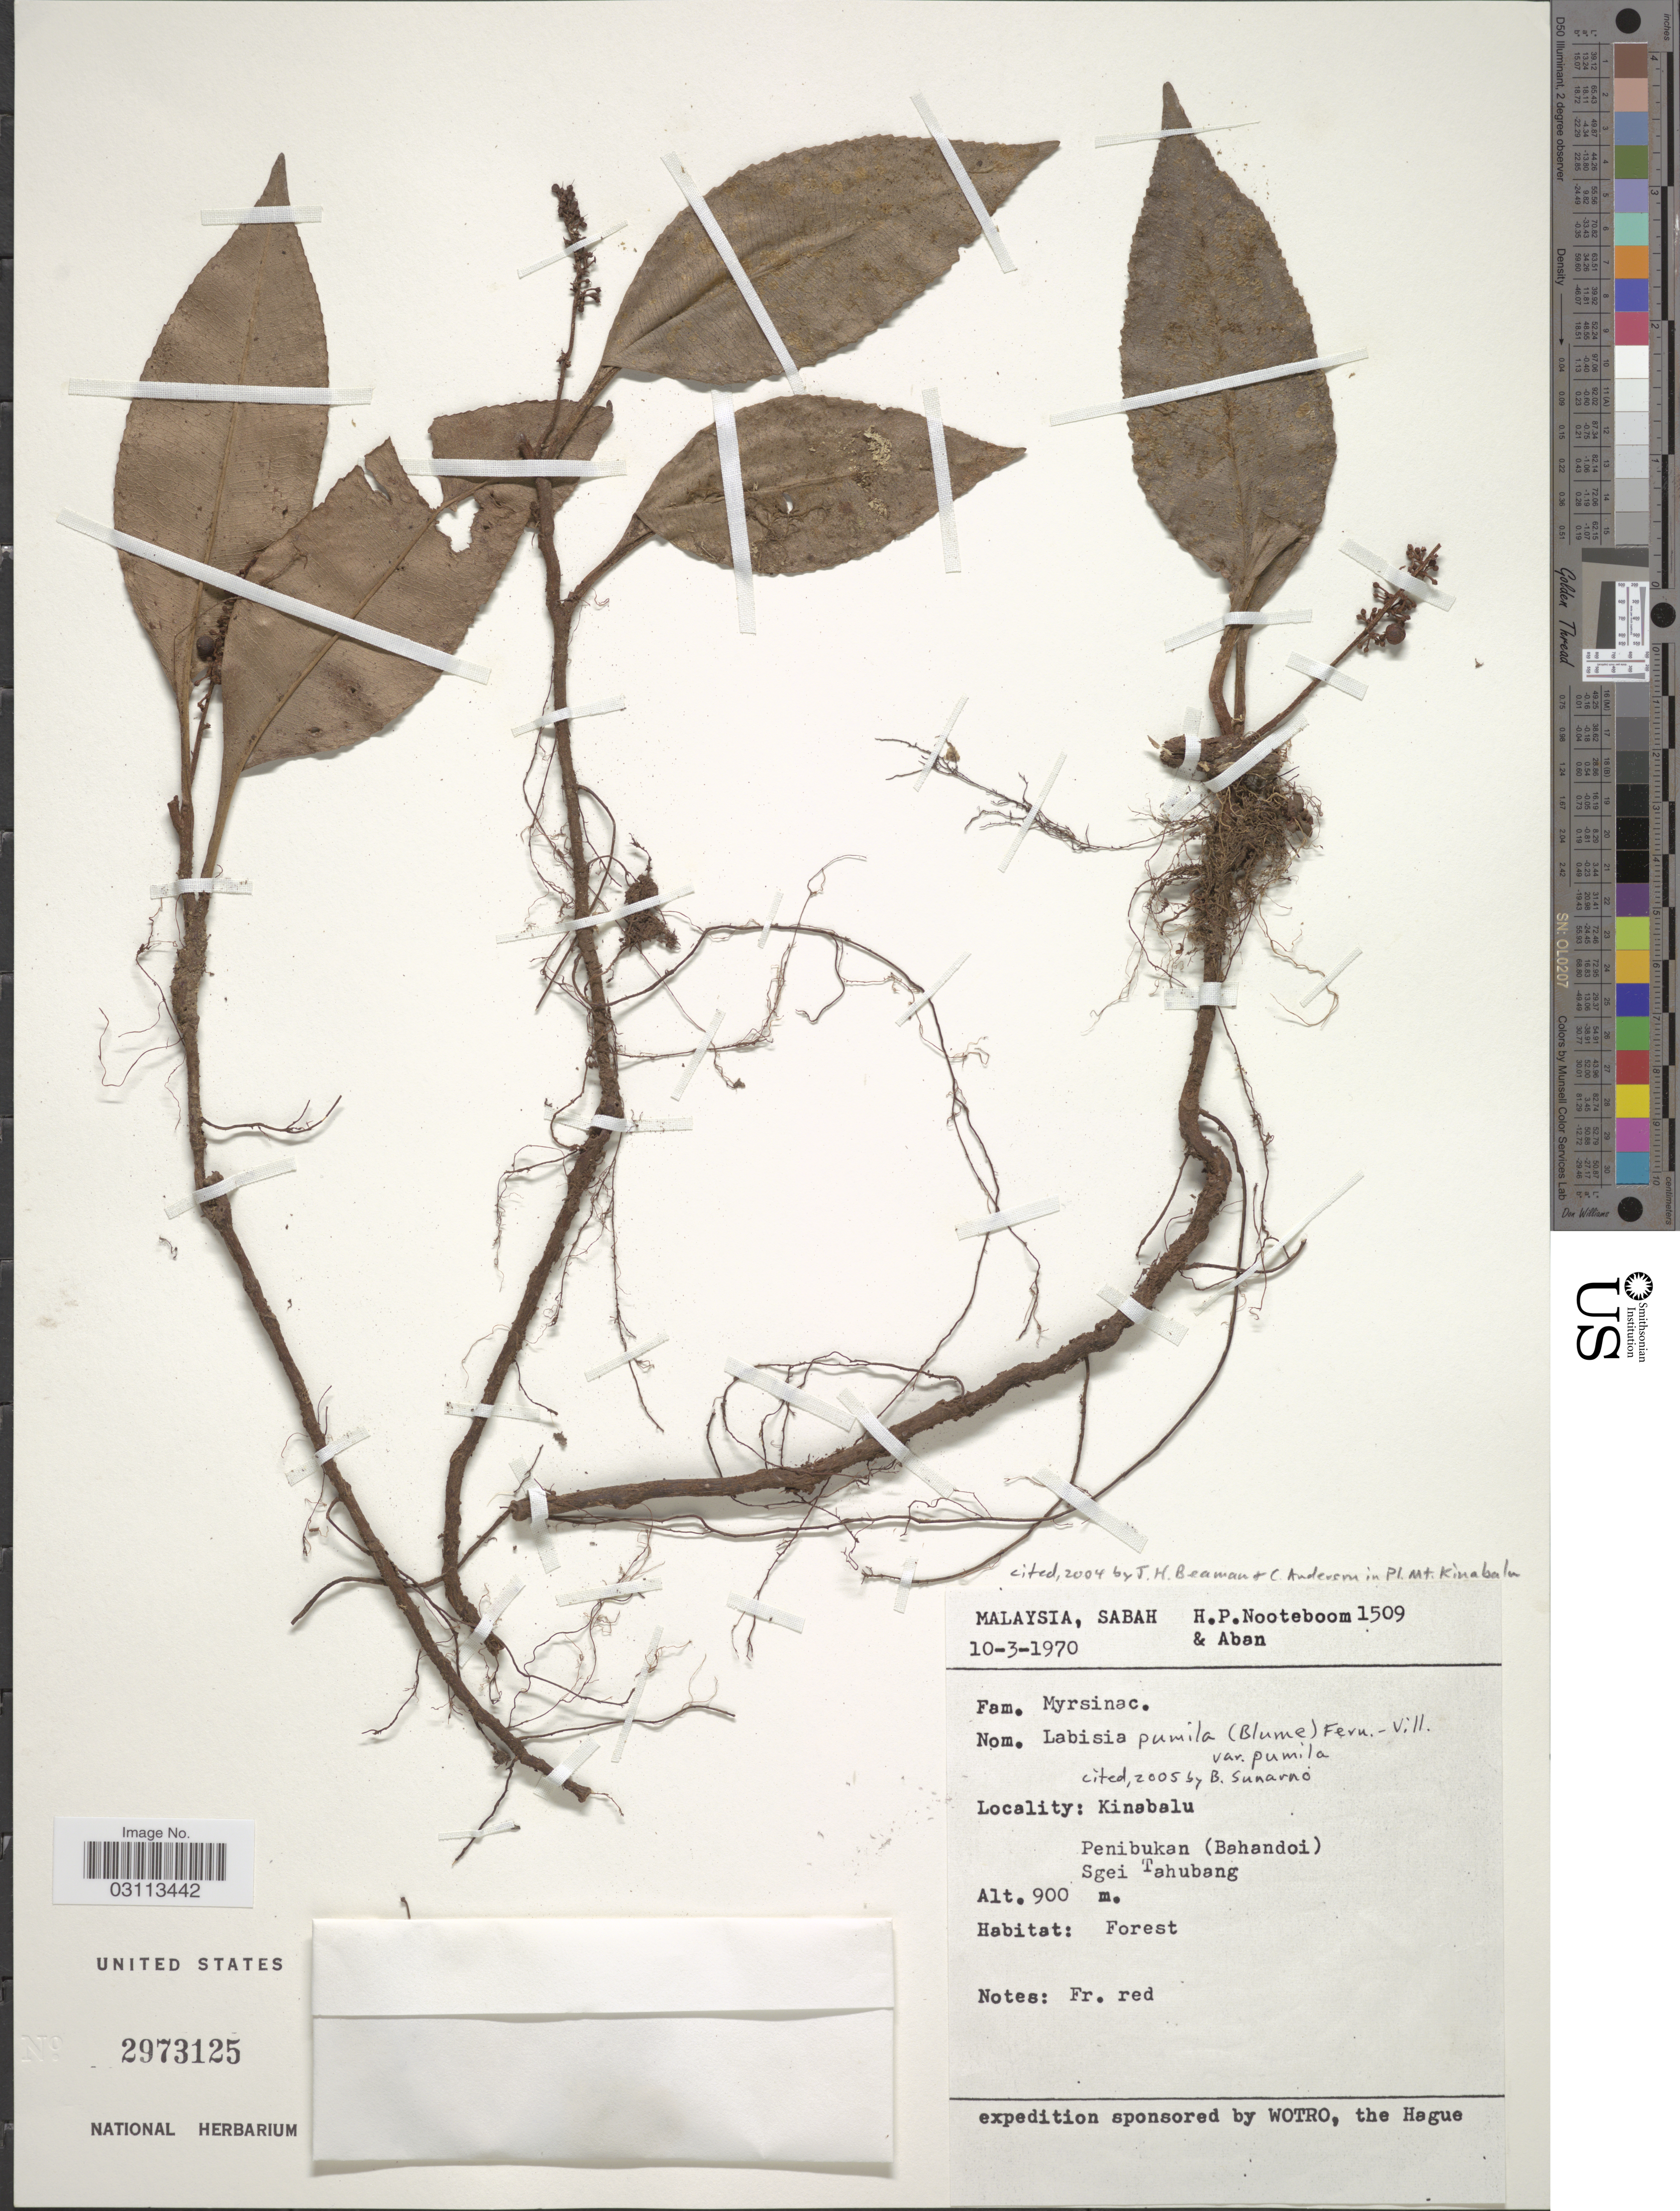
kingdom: Plantae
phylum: Tracheophyta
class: Magnoliopsida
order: Ericales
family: Primulaceae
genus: Labisia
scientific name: Labisia pumila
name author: (Blume) Fern.-Vill.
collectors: H. P. Nooteboom & -- Aban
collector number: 1509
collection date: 1970-03-10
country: Malaysia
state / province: Sabah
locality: Kinabalu. Penibukan (Bahandoi) Sgei Tahubang.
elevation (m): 900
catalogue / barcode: US 2973125